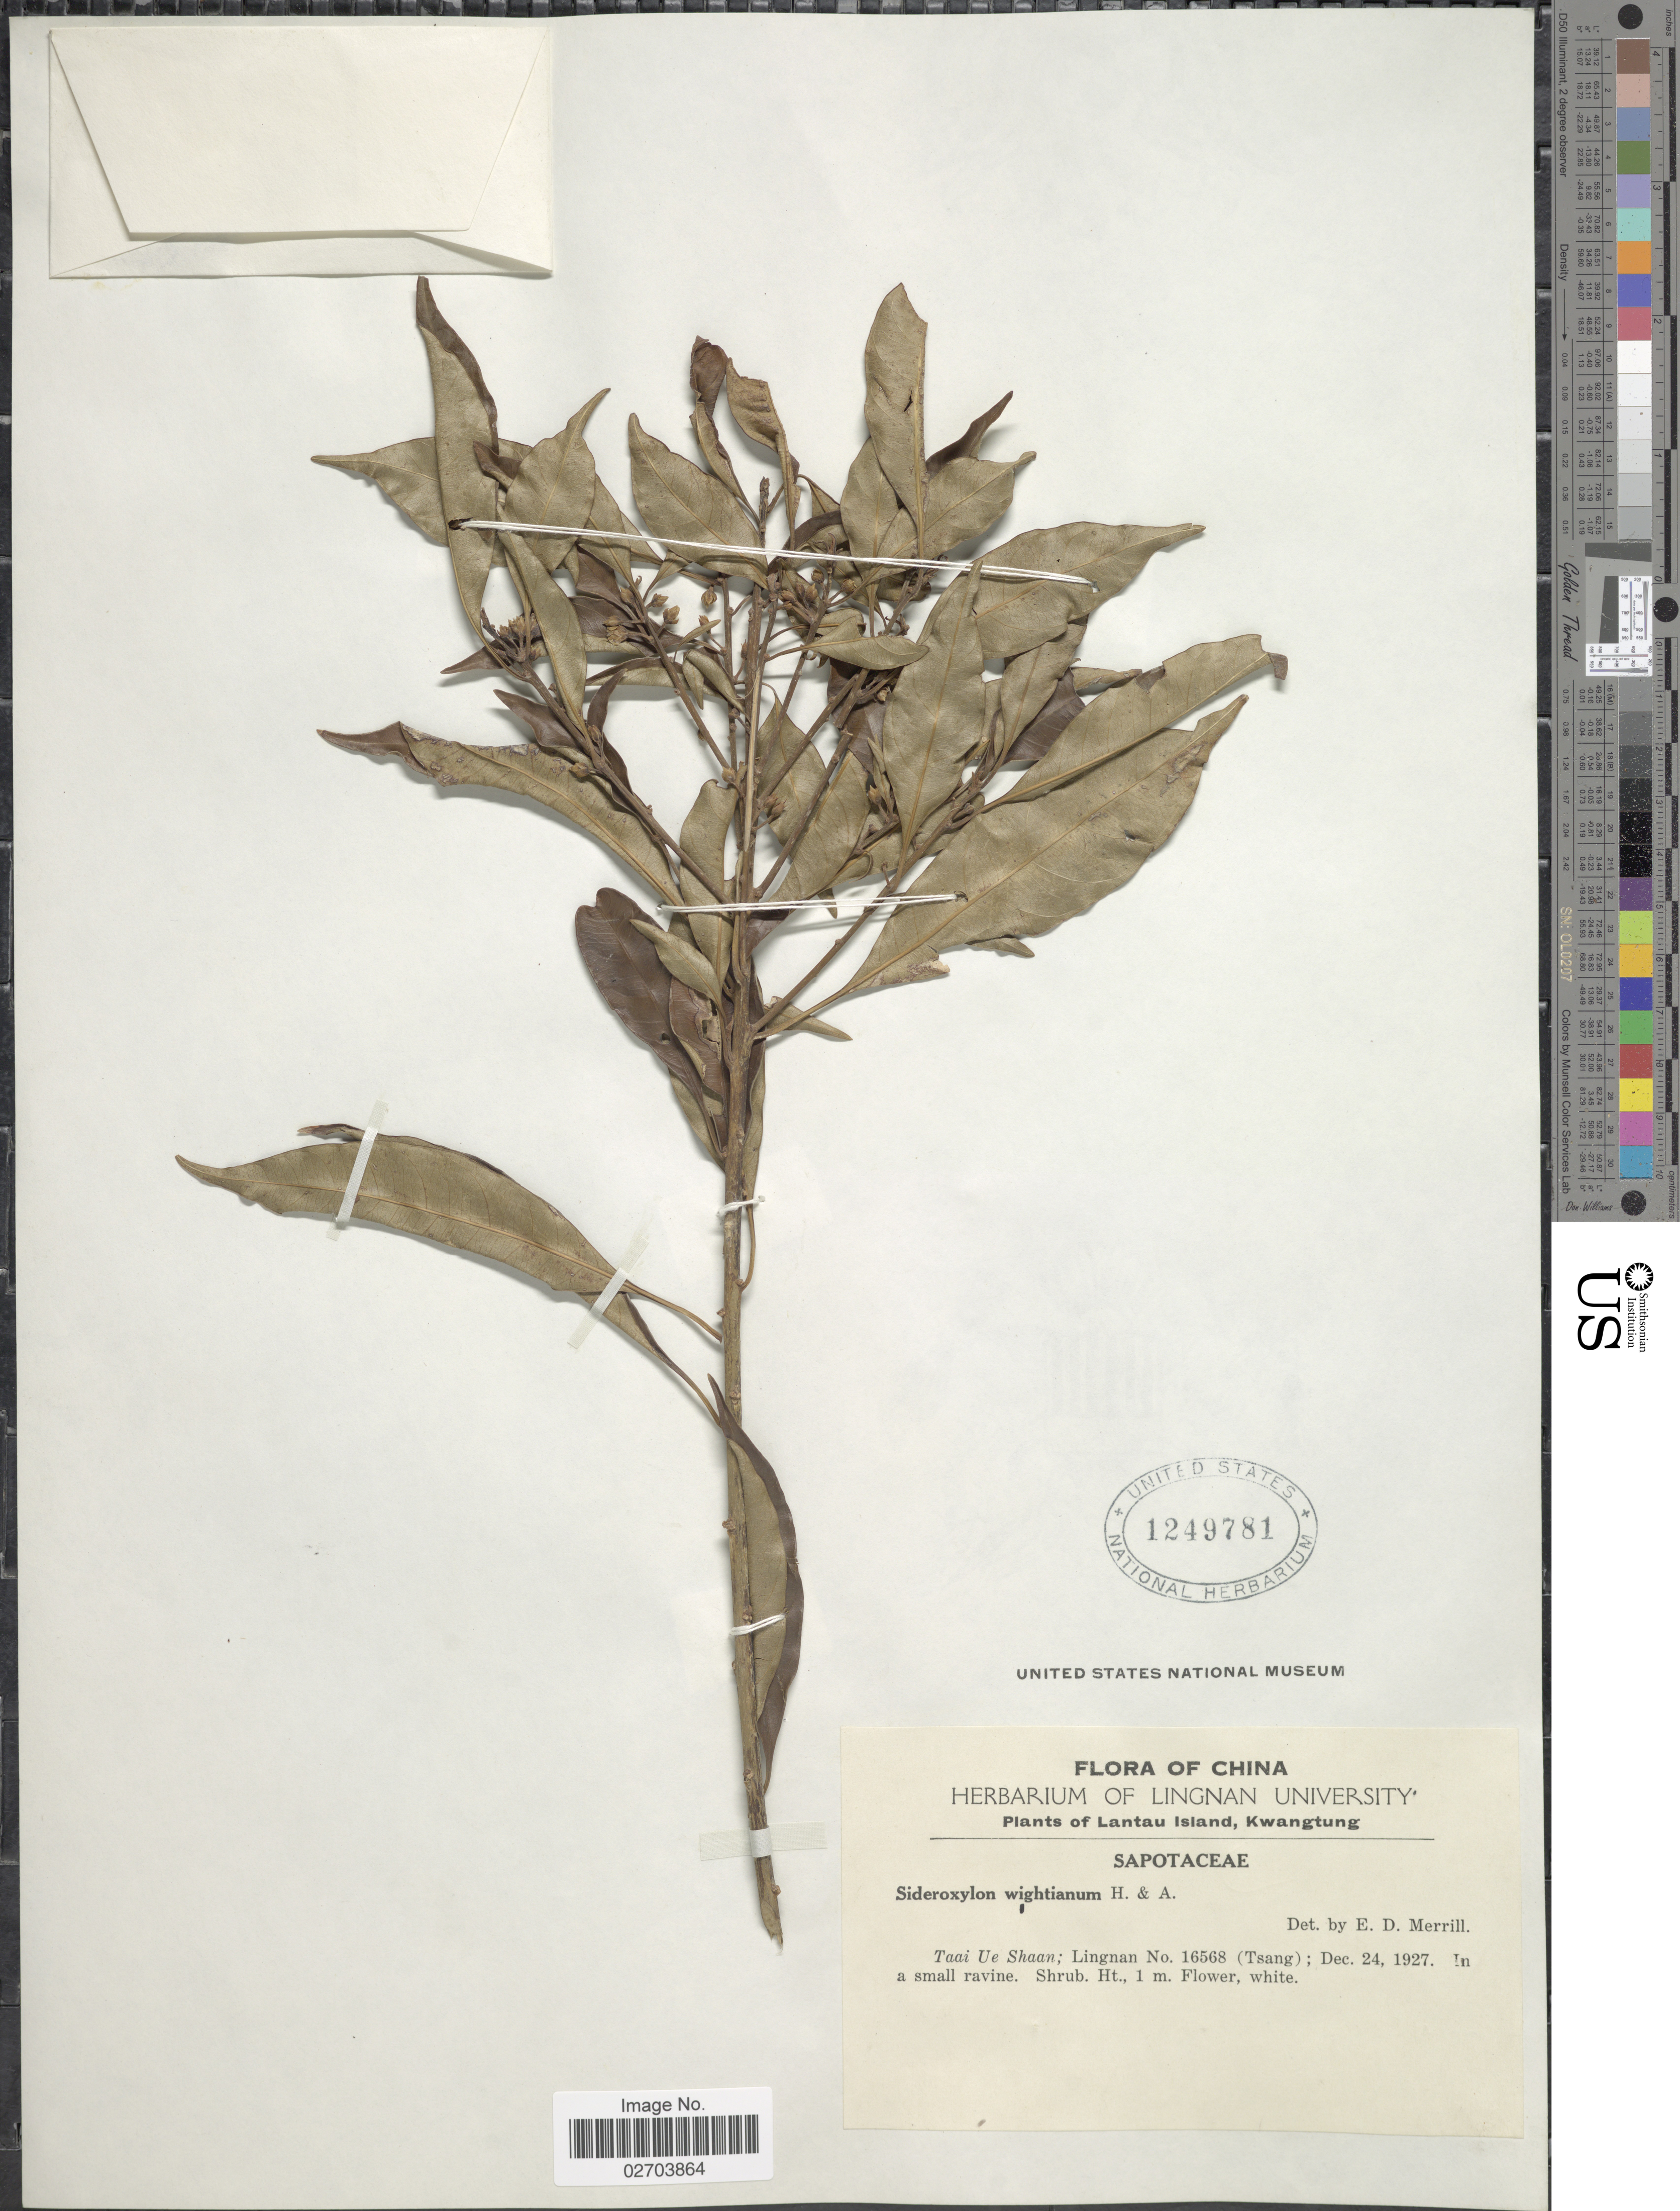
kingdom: Plantae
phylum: Tracheophyta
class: Magnoliopsida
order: Ericales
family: Sapotaceae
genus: Sideroxylon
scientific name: Sideroxylon wightianum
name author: Hook. & Arn.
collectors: -- Tsang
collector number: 16568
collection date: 1927-12-24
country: China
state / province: Guangdong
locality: Lantau Island, Kwangtung. Taai Ue Shaan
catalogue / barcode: US 1249781